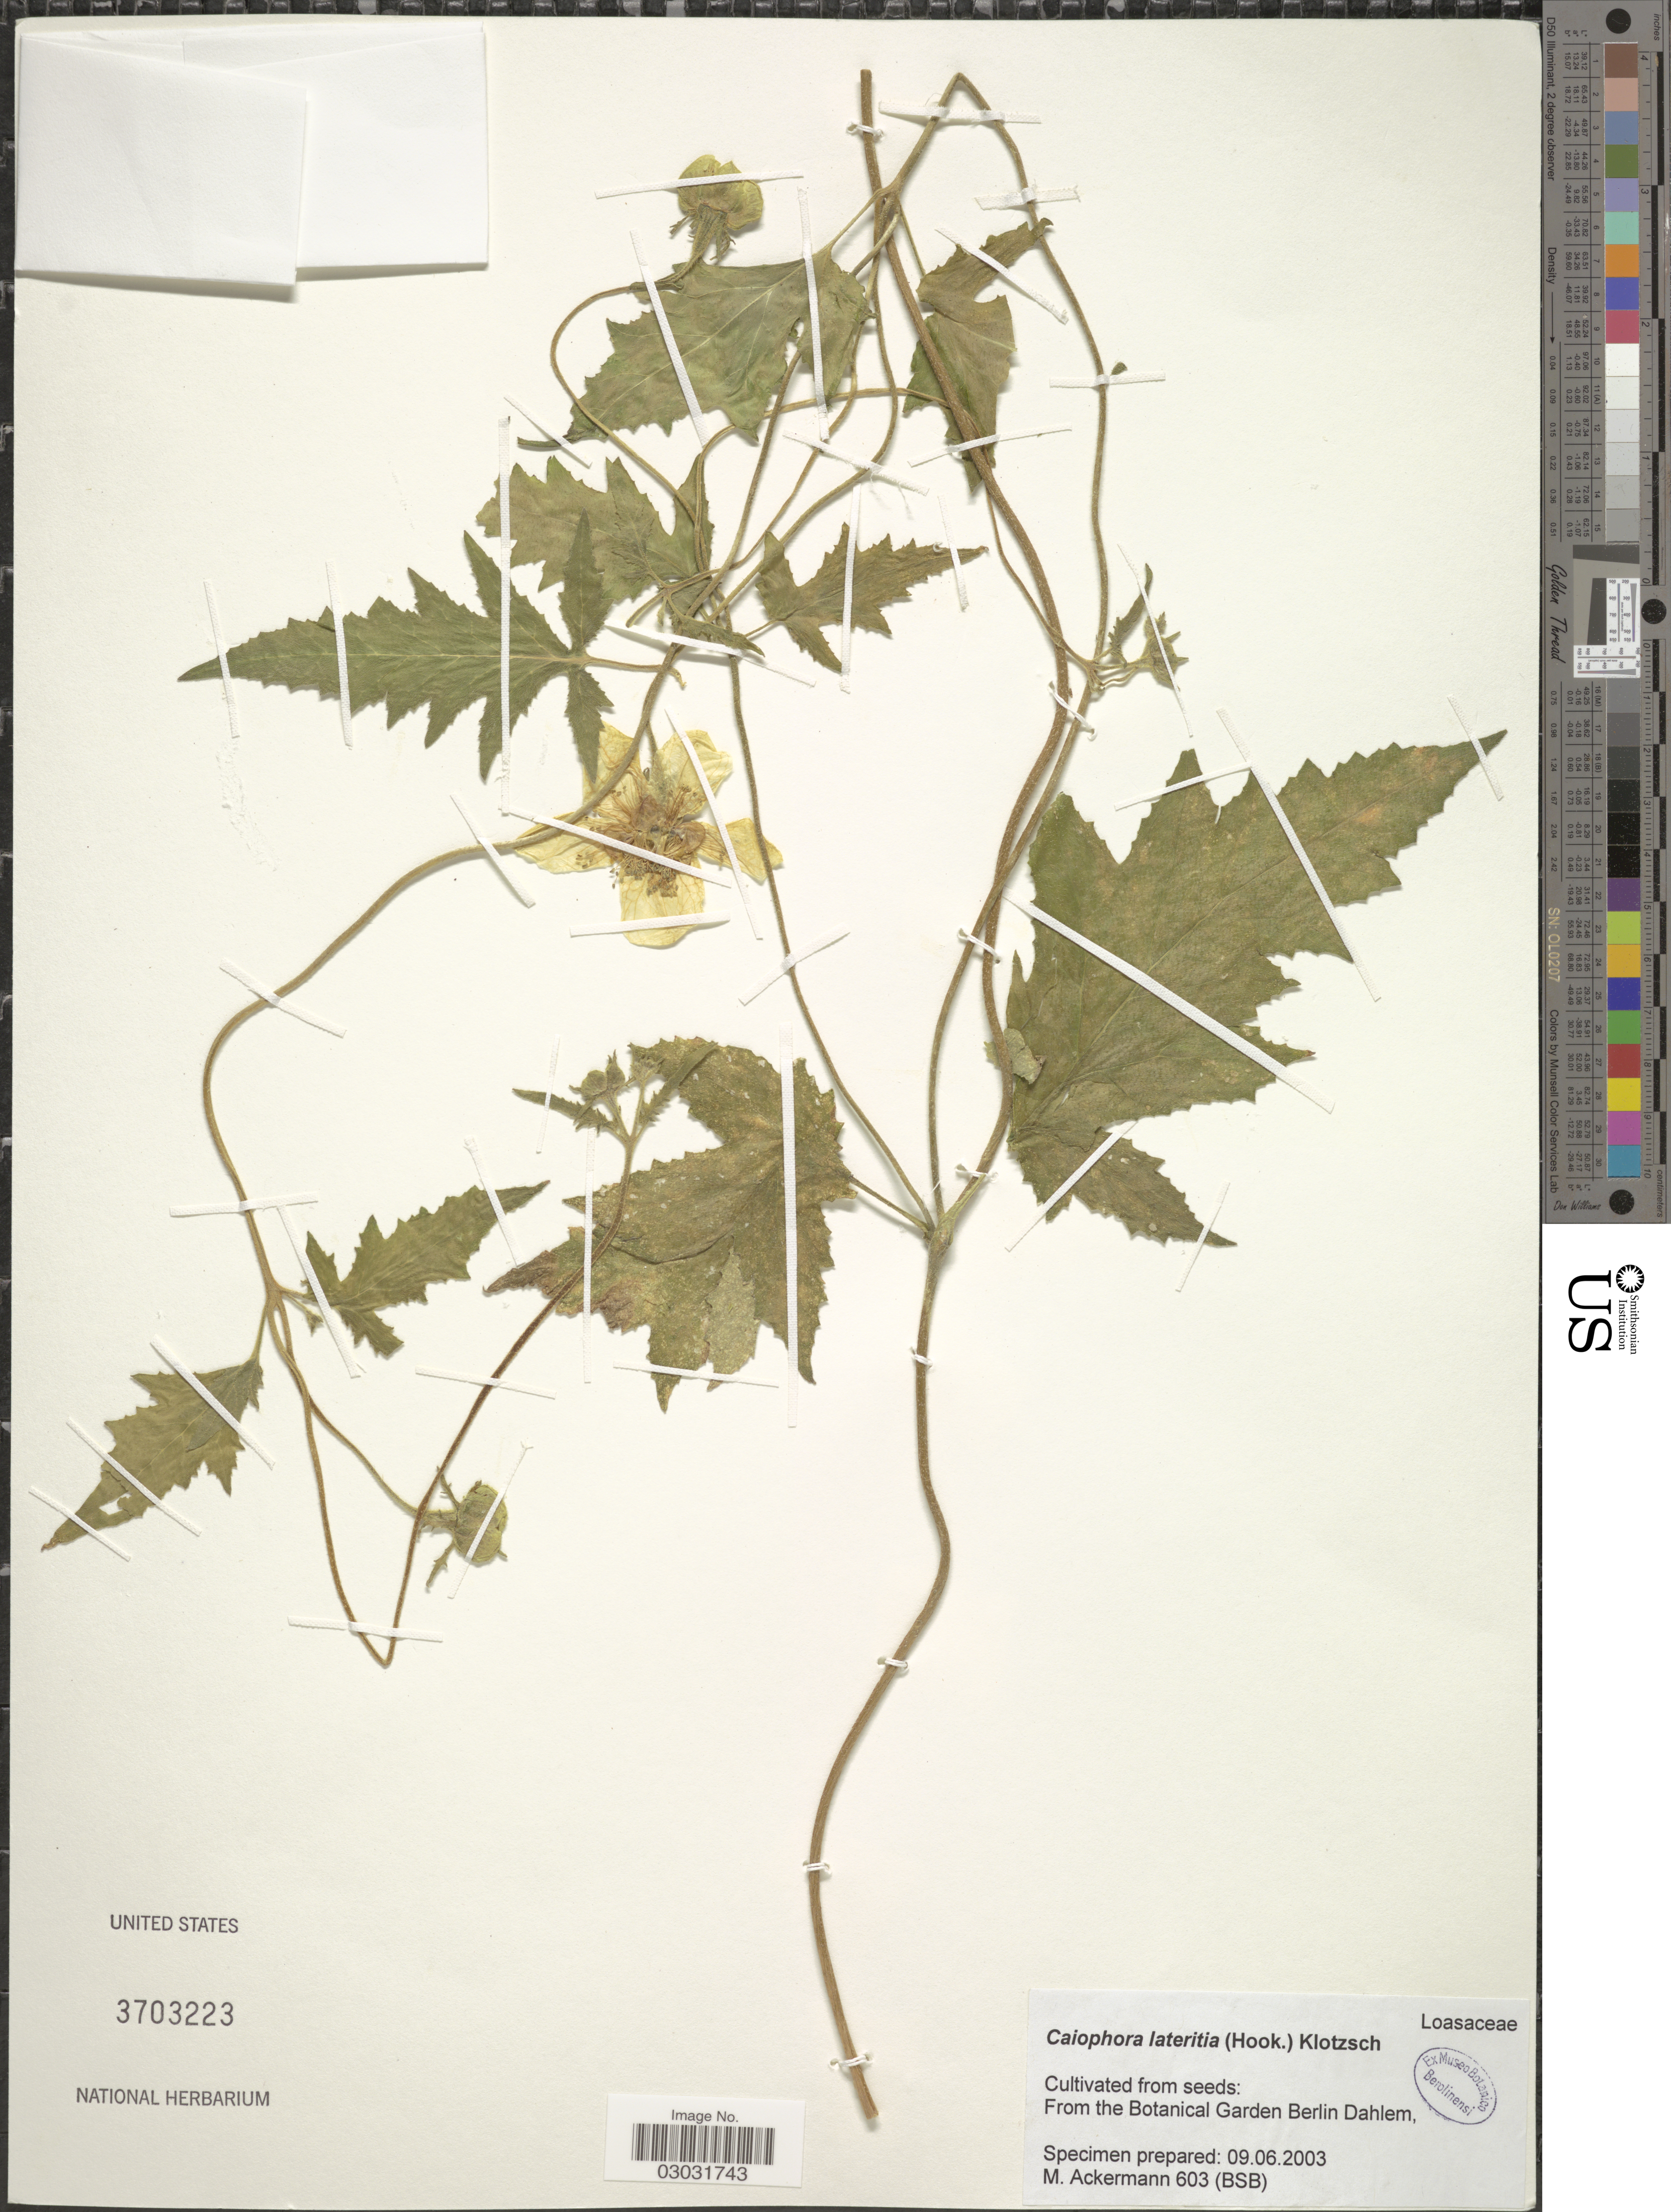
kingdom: Plantae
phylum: Tracheophyta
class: Magnoliopsida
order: Cornales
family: Loasaceae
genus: Caiophora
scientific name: Caiophora lateritia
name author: Klotzsch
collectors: M. Ackermann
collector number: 603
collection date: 2003-06-09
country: Germany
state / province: Berlin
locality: Botanical Garden Berlin Dahlem.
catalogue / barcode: US 3703223